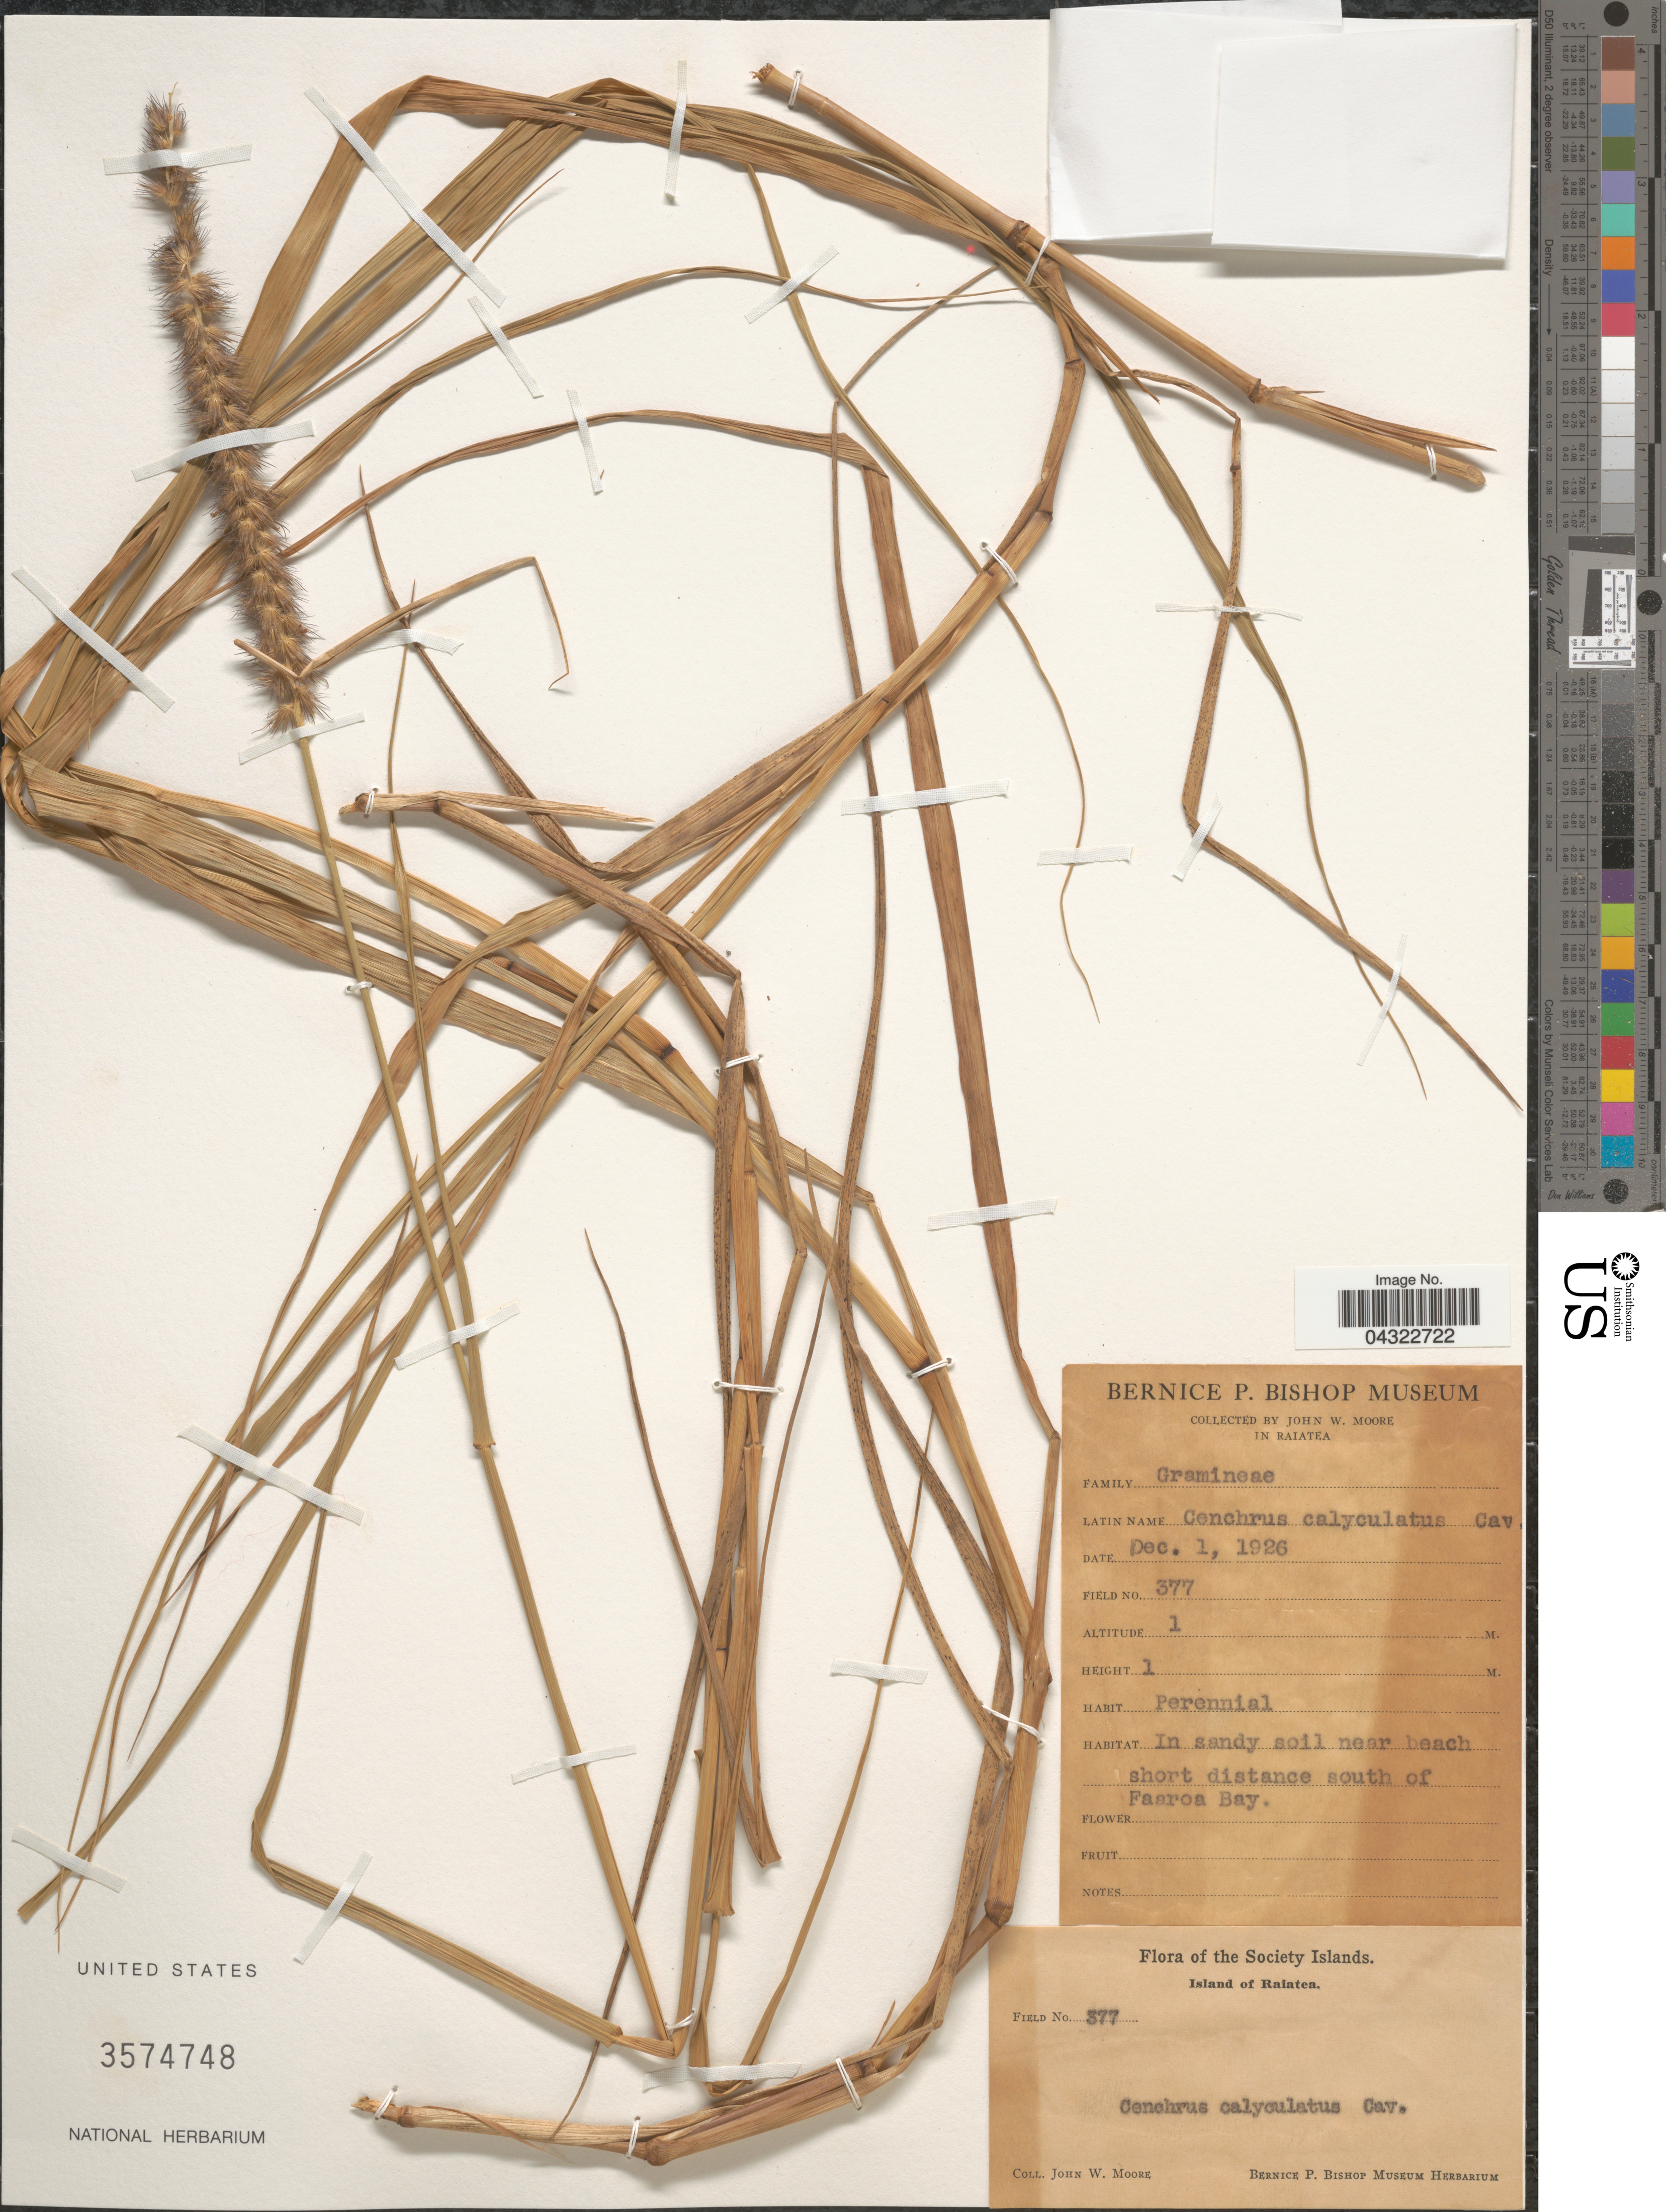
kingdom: Plantae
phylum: Tracheophyta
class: Liliopsida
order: Poales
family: Poaceae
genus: Cenchrus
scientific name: Cenchrus caliculatus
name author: Cav.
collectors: J. Moore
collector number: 377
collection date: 1926-12-01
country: French Polynesia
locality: In Raiatea. In sandy soil near beach short distance south of Faaroa Bay. Island of Raiatea.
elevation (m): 1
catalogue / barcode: US 3574748